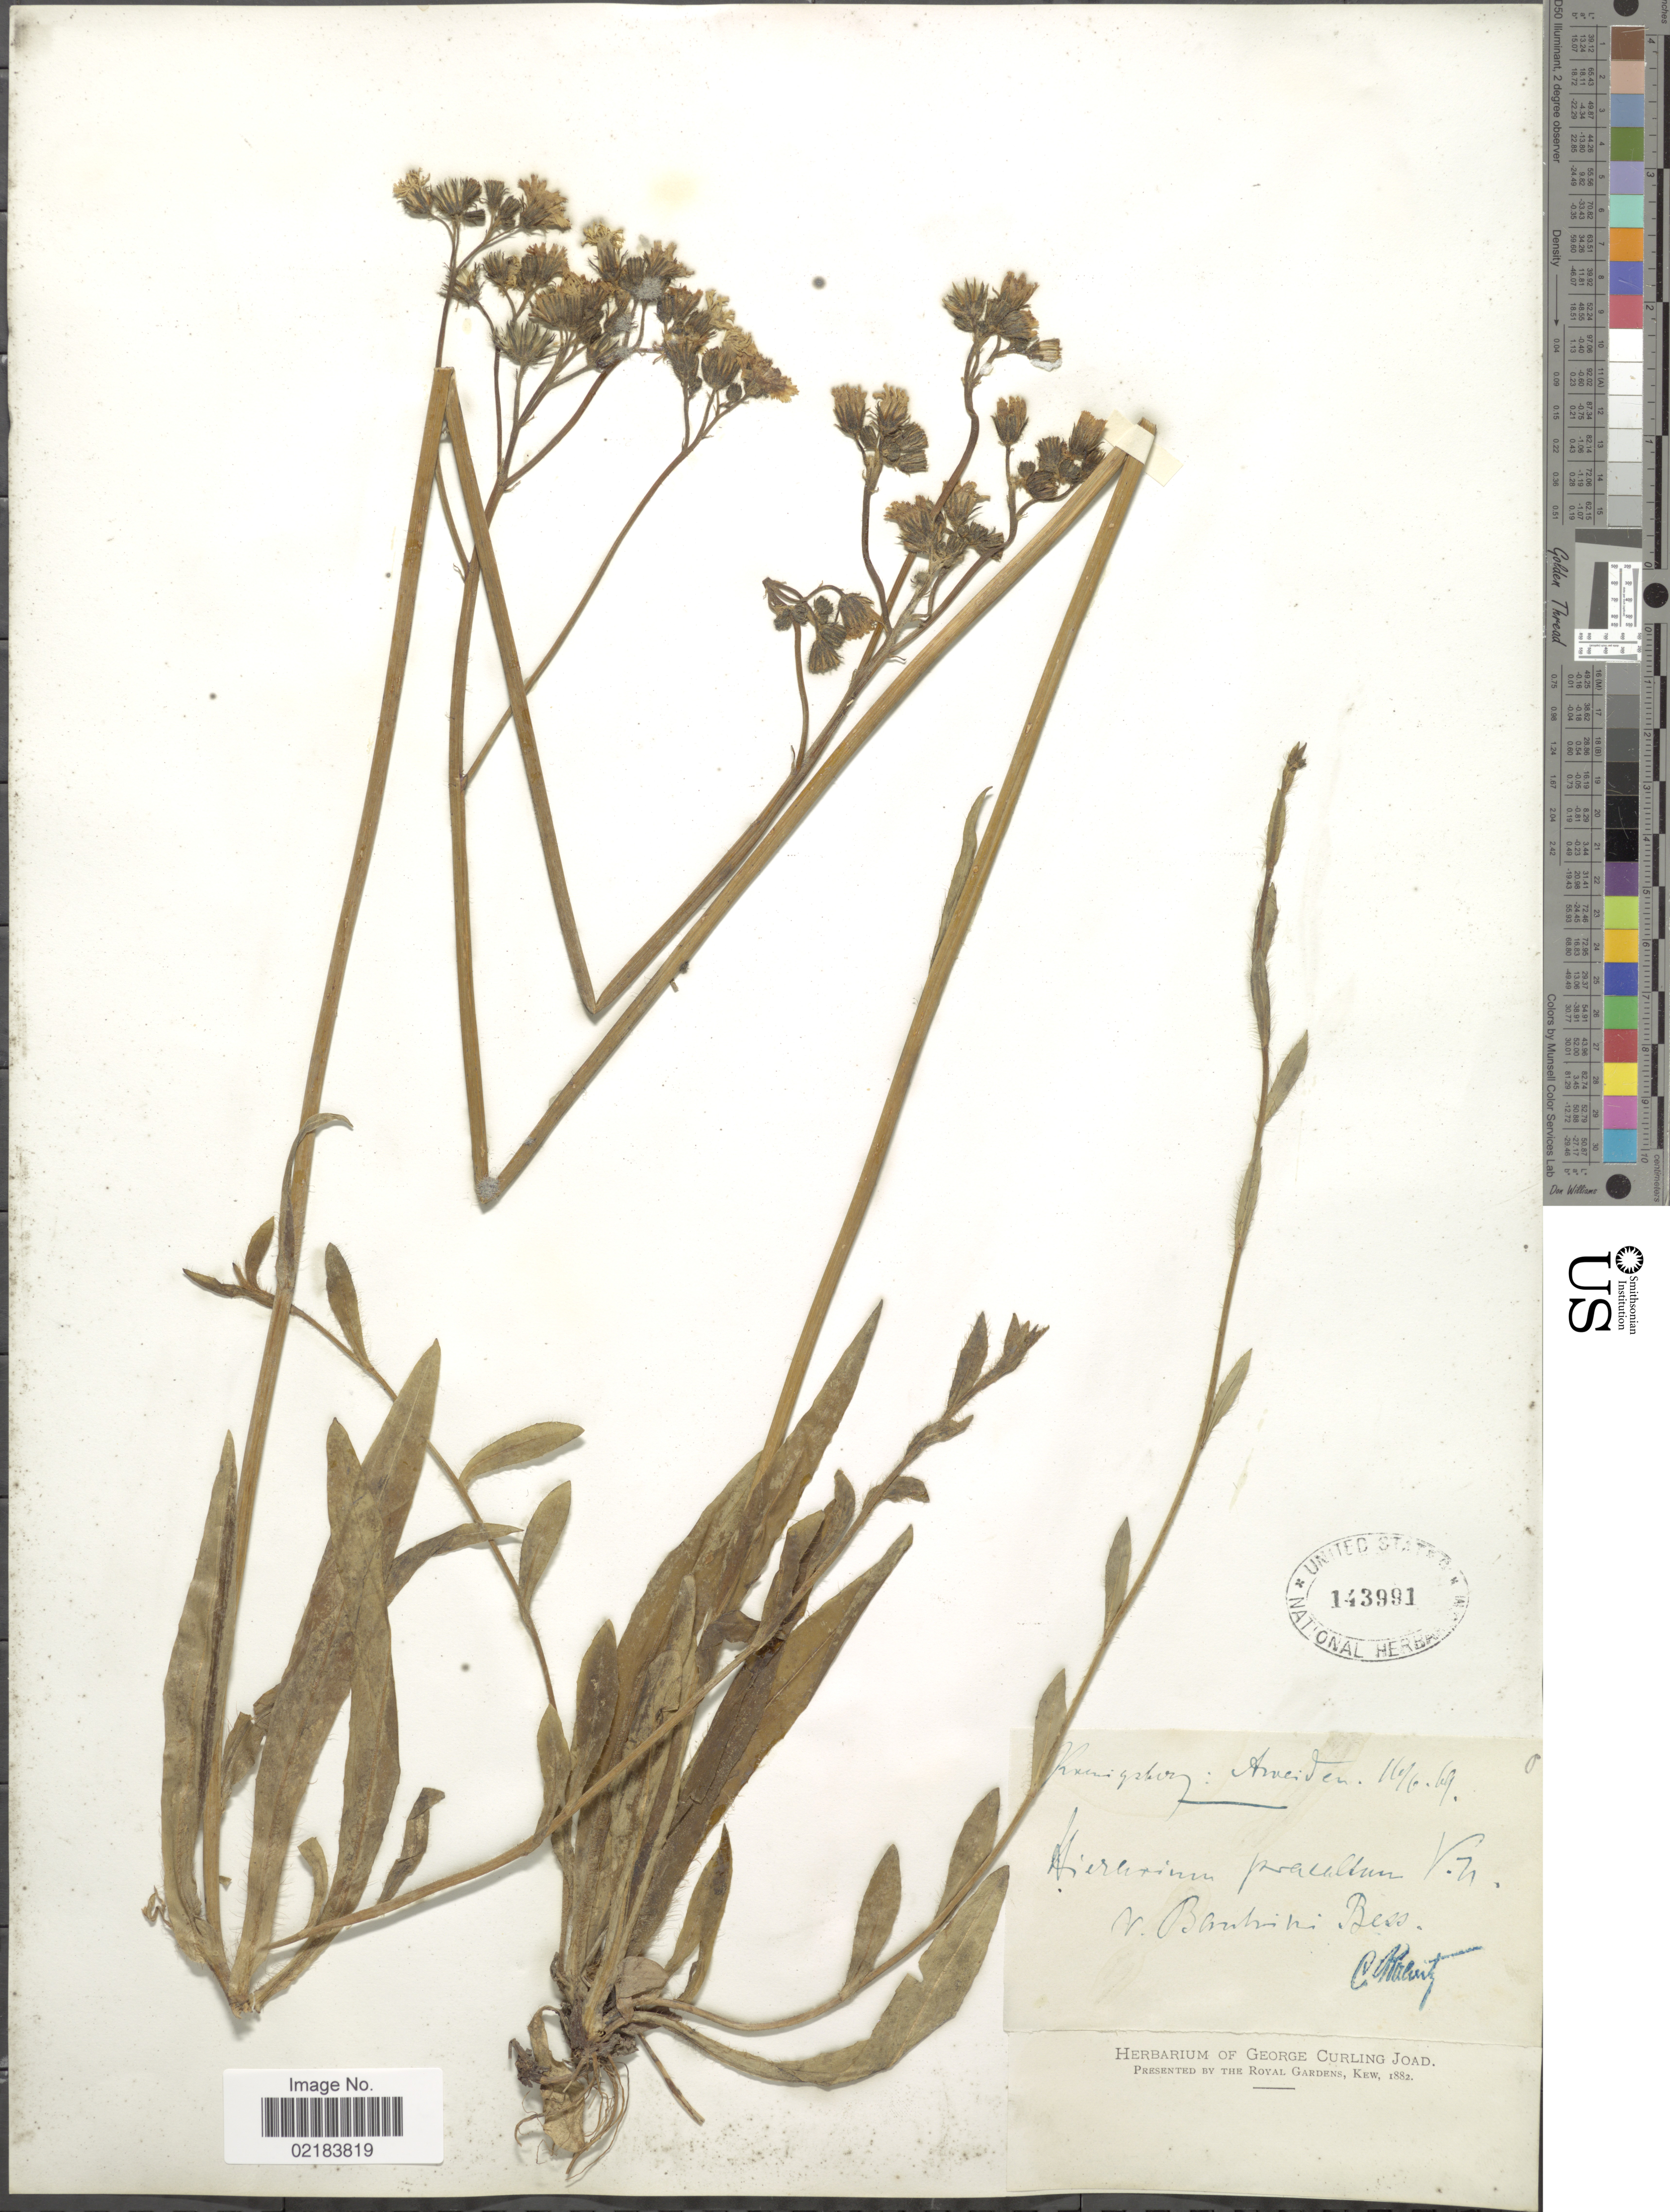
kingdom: Plantae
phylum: Tracheophyta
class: Magnoliopsida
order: Asterales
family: Asteraceae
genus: Pilosella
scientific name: Pilosella piloselloides subsp. praealta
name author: (Gochnat) S. Bräut. & Greuter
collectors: C. Ralintz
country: Russian Federation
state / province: Kaliningrad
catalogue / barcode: US 143991